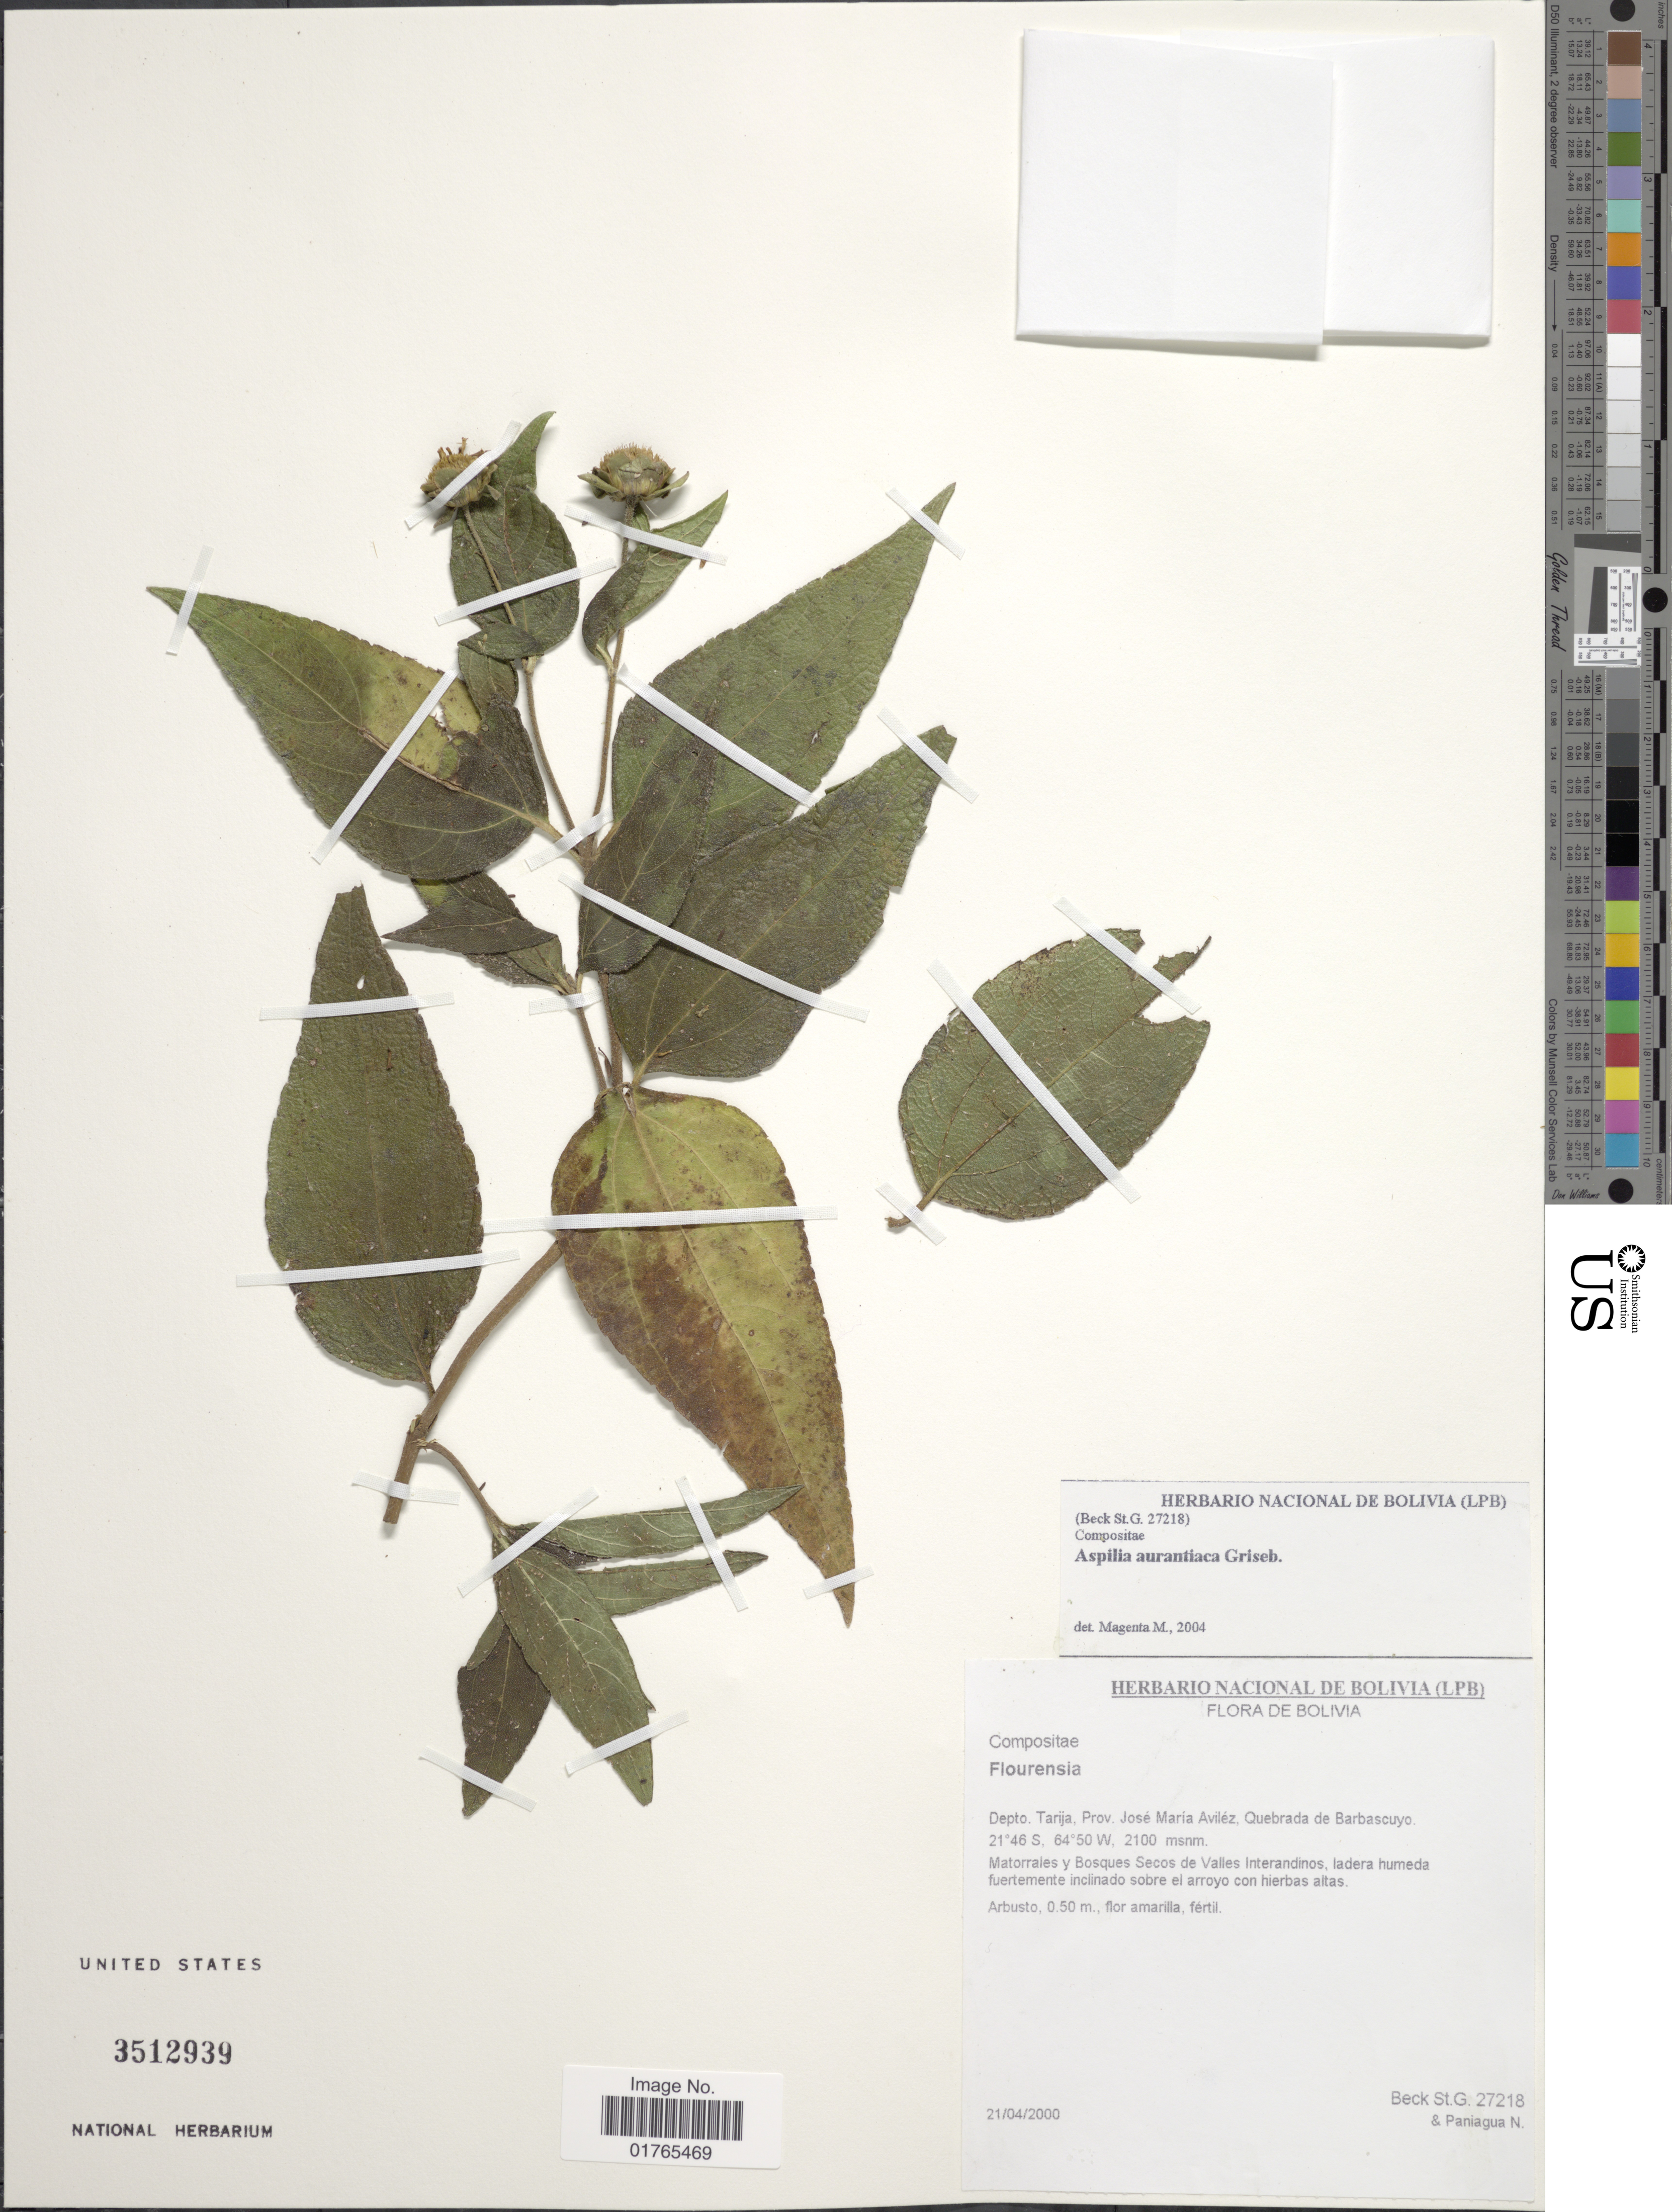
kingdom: Plantae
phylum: Tracheophyta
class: Magnoliopsida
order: Asterales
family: Asteraceae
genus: Aspilia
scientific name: Aspilia aurantiaca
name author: Griseb.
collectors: S. G. Beck & N. Paniagua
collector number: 27218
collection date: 2000-04-21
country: Bolivia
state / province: Tarija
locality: Prov. José Maria Aviléz, Quebrada de Barbascuyo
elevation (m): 2100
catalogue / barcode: US 3512939